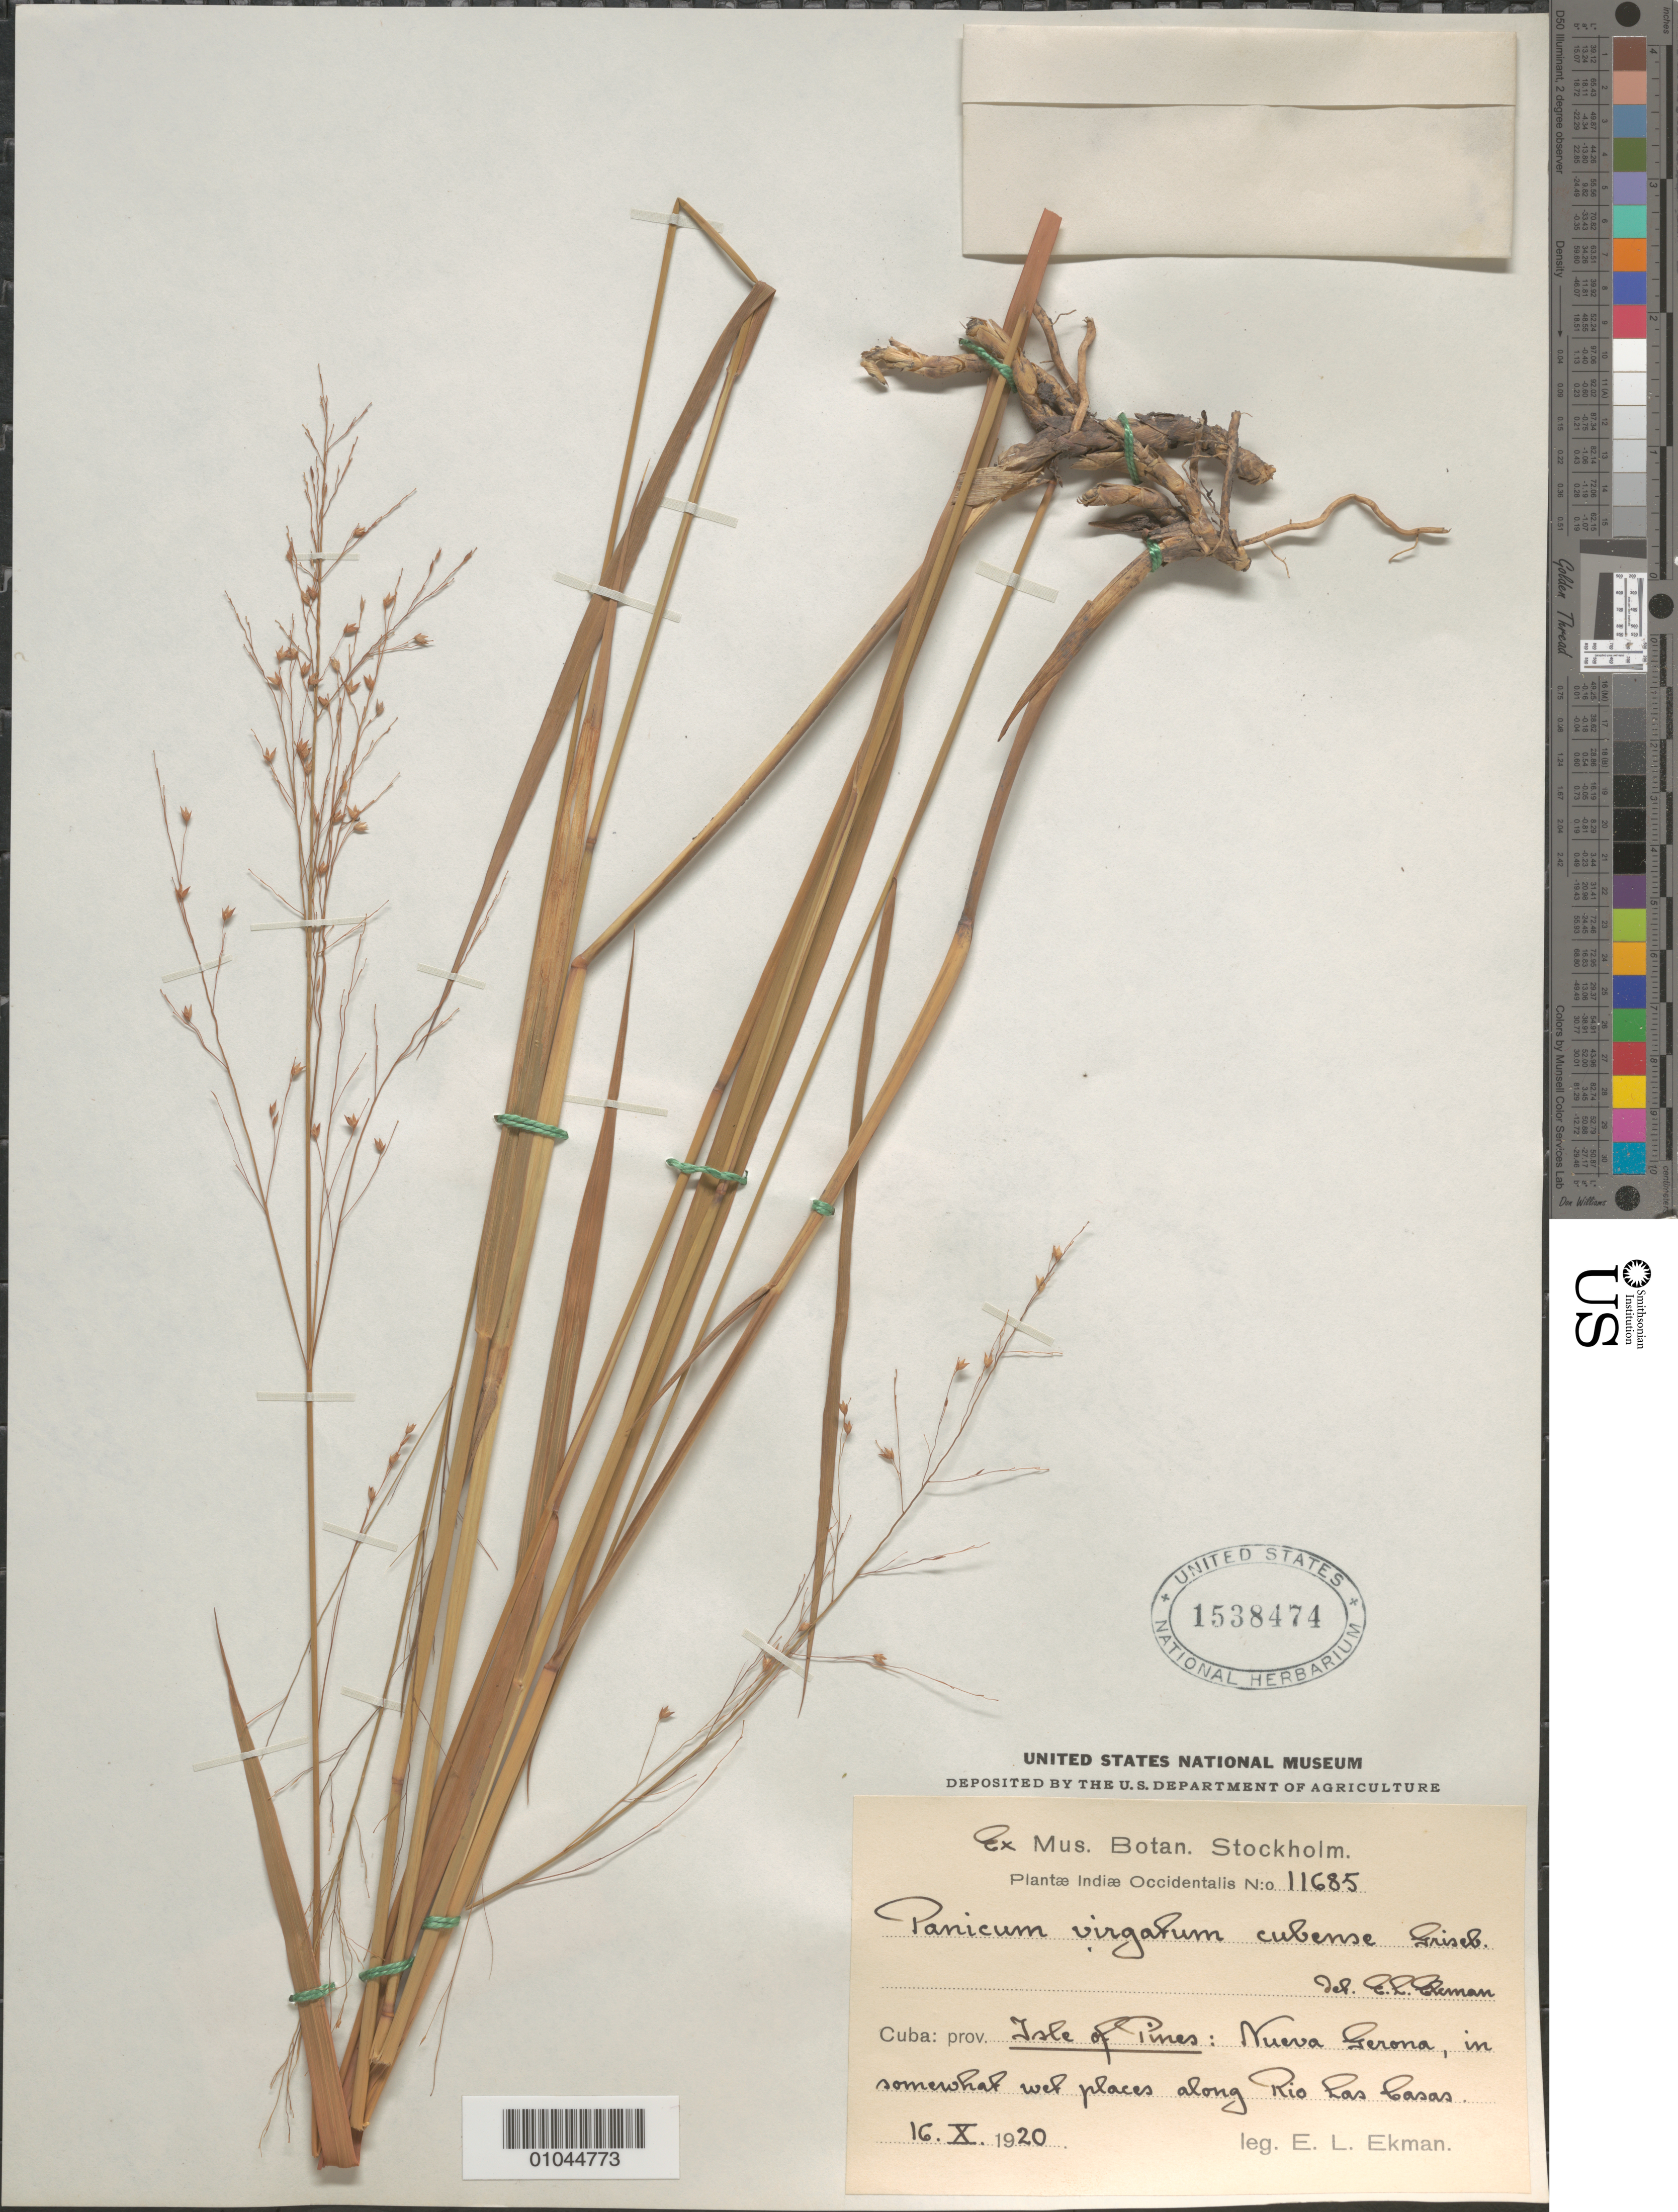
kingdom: Plantae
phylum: Tracheophyta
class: Liliopsida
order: Poales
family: Poaceae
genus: Panicum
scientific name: Panicum virgatum var. cubense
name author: Griseb.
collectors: E. L. Ekman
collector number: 11685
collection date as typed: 16 Oct 1920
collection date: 1920-10-16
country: Cuba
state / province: Isla de la Juventud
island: Isla de la Juventud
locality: Nueva Gerona, along Rio las Casas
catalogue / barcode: US 1538474